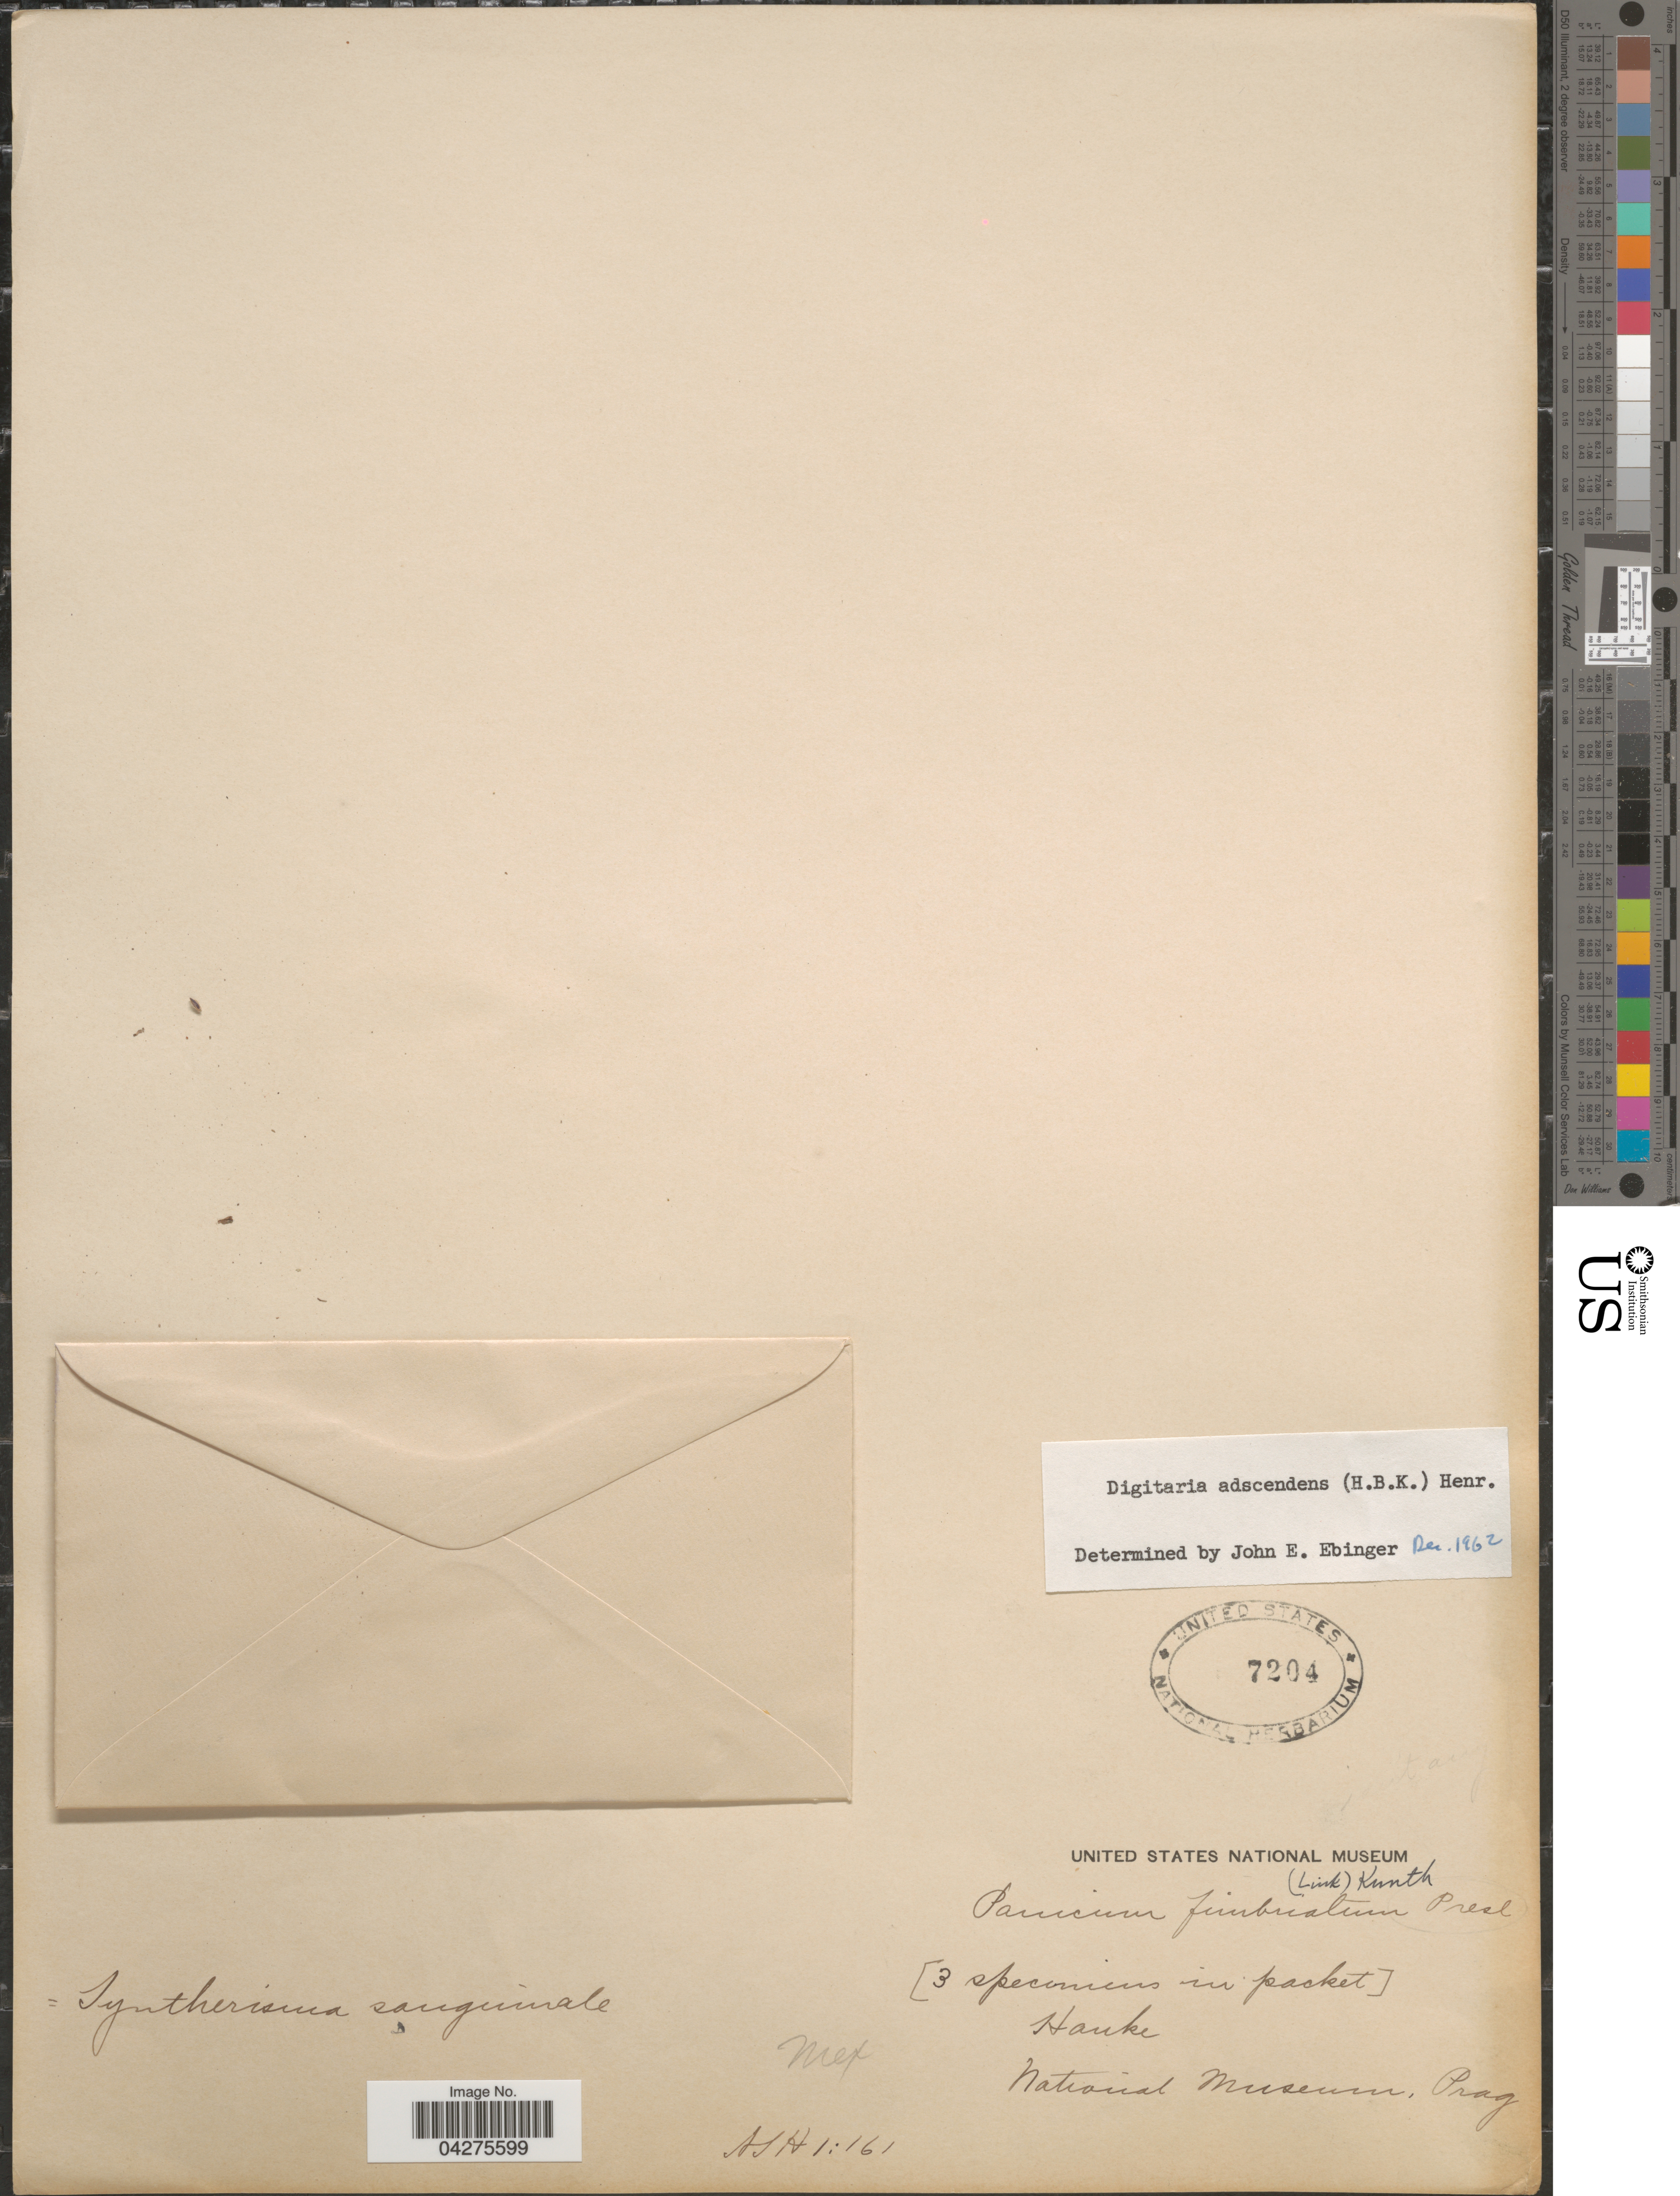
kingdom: Plantae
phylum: Tracheophyta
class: Liliopsida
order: Poales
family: Poaceae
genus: Digitaria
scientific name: Digitaria ciliaris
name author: (Retz.) Koeler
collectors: -. Hanke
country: Mexico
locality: National Museum, Prag [unsure placement]